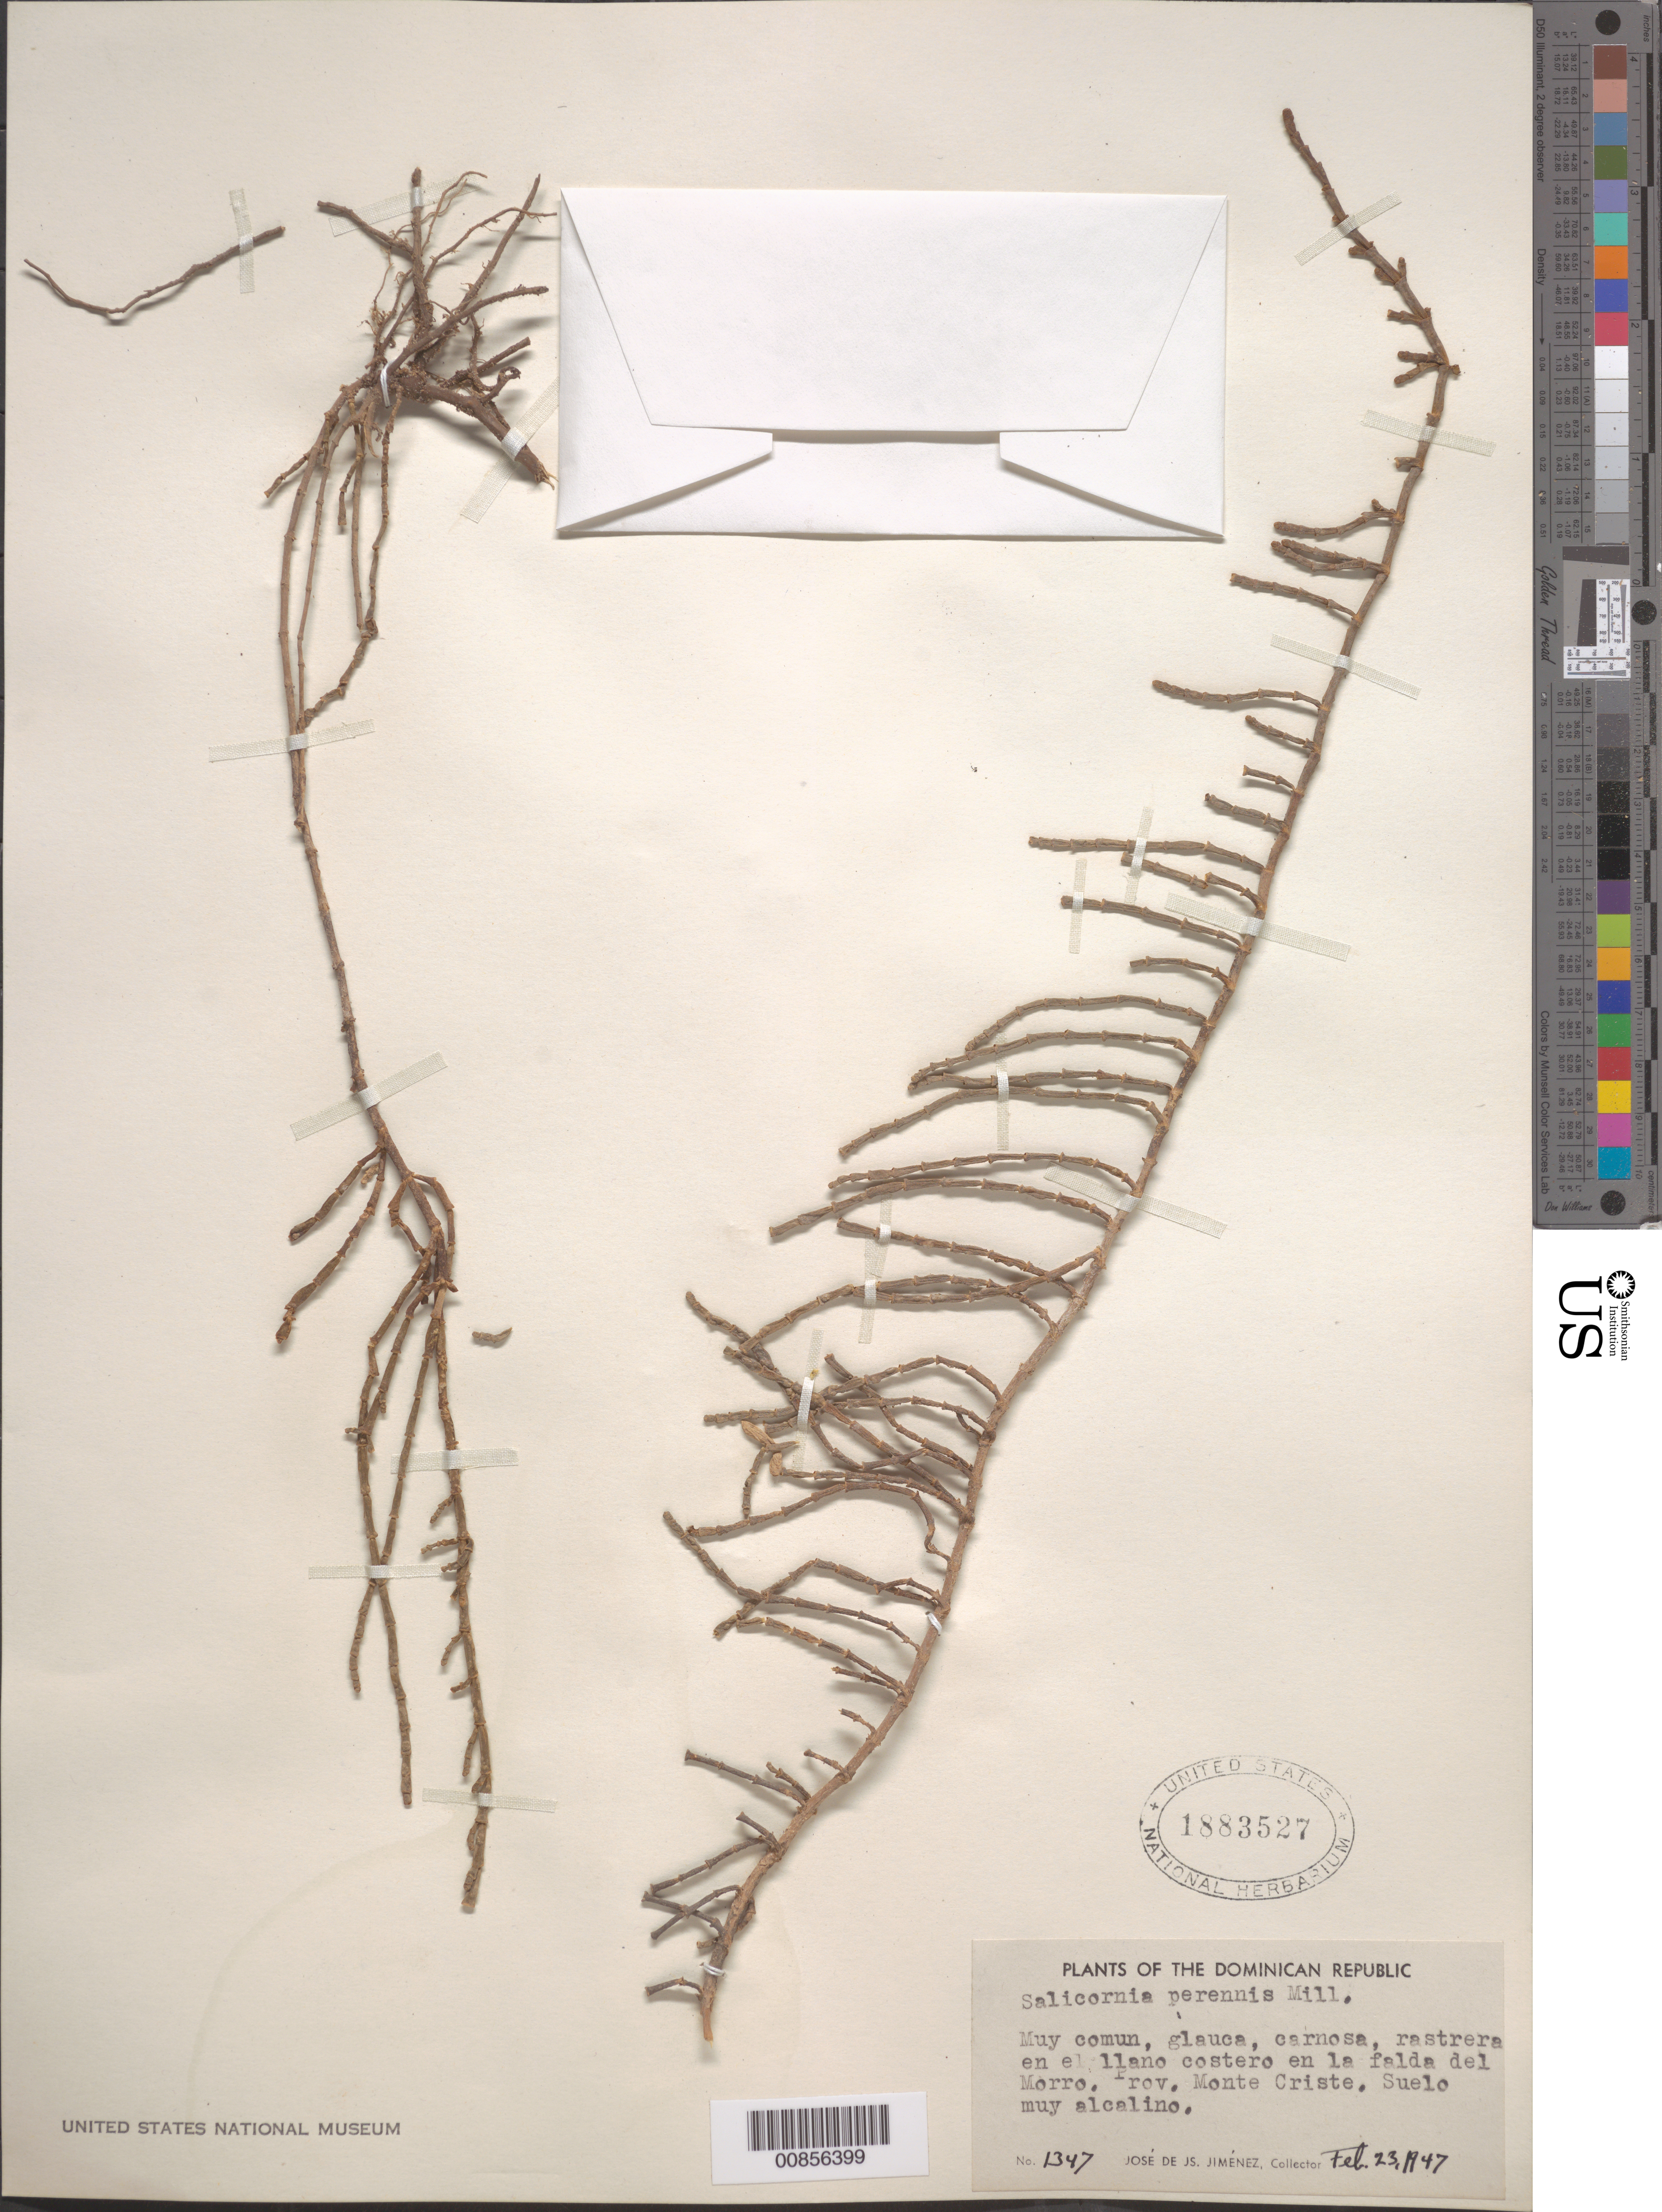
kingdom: Plantae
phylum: Tracheophyta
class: Magnoliopsida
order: Caryophyllales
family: Amaranthaceae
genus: Salicornia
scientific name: Salicornia perennis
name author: Mill.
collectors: J. J. Jiménez Almonte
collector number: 1347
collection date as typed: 23 Feb 1947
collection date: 1947-02-23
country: Dominican Republic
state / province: Monte Cristi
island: Hispaniola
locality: Llano Costero, en la falda del Morro.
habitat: Suelo muy alcalino.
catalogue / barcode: US 1883527